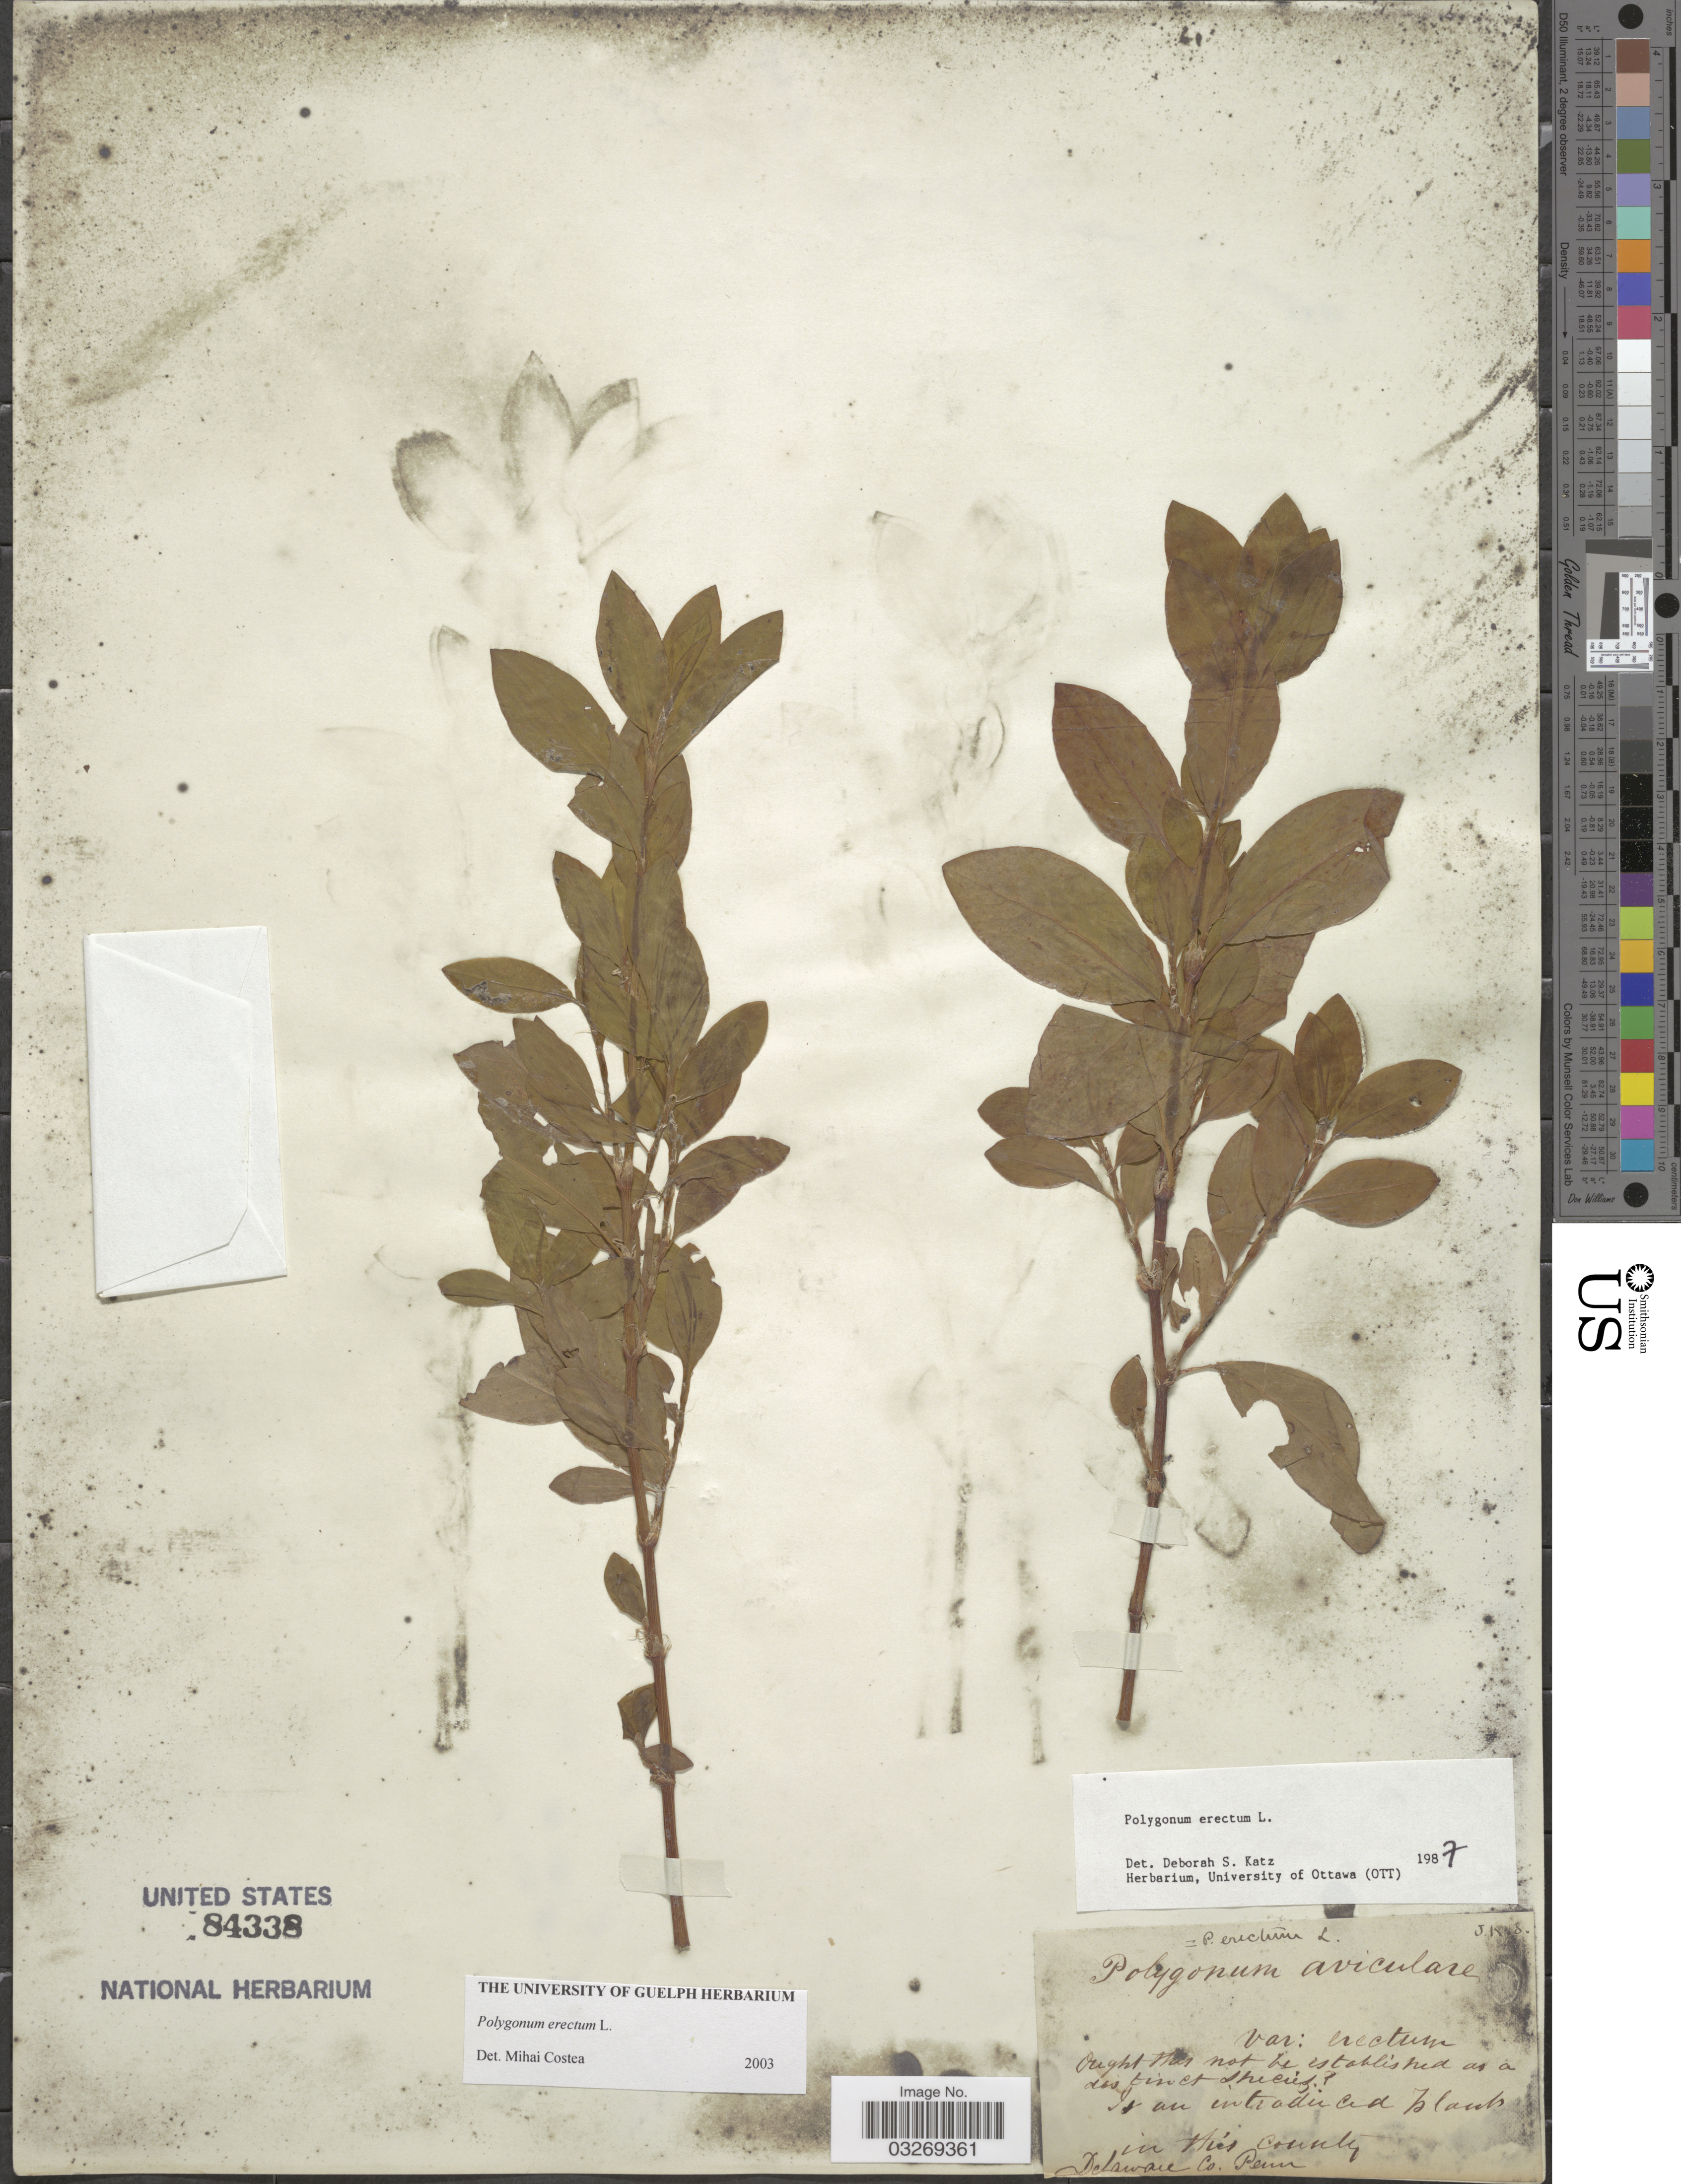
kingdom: Plantae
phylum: Tracheophyta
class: Magnoliopsida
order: Caryophyllales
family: Polygonaceae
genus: Polygonum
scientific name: Polygonum erectum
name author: L.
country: United States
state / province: Pennsylvania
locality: Delaware Co.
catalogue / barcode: US 84338